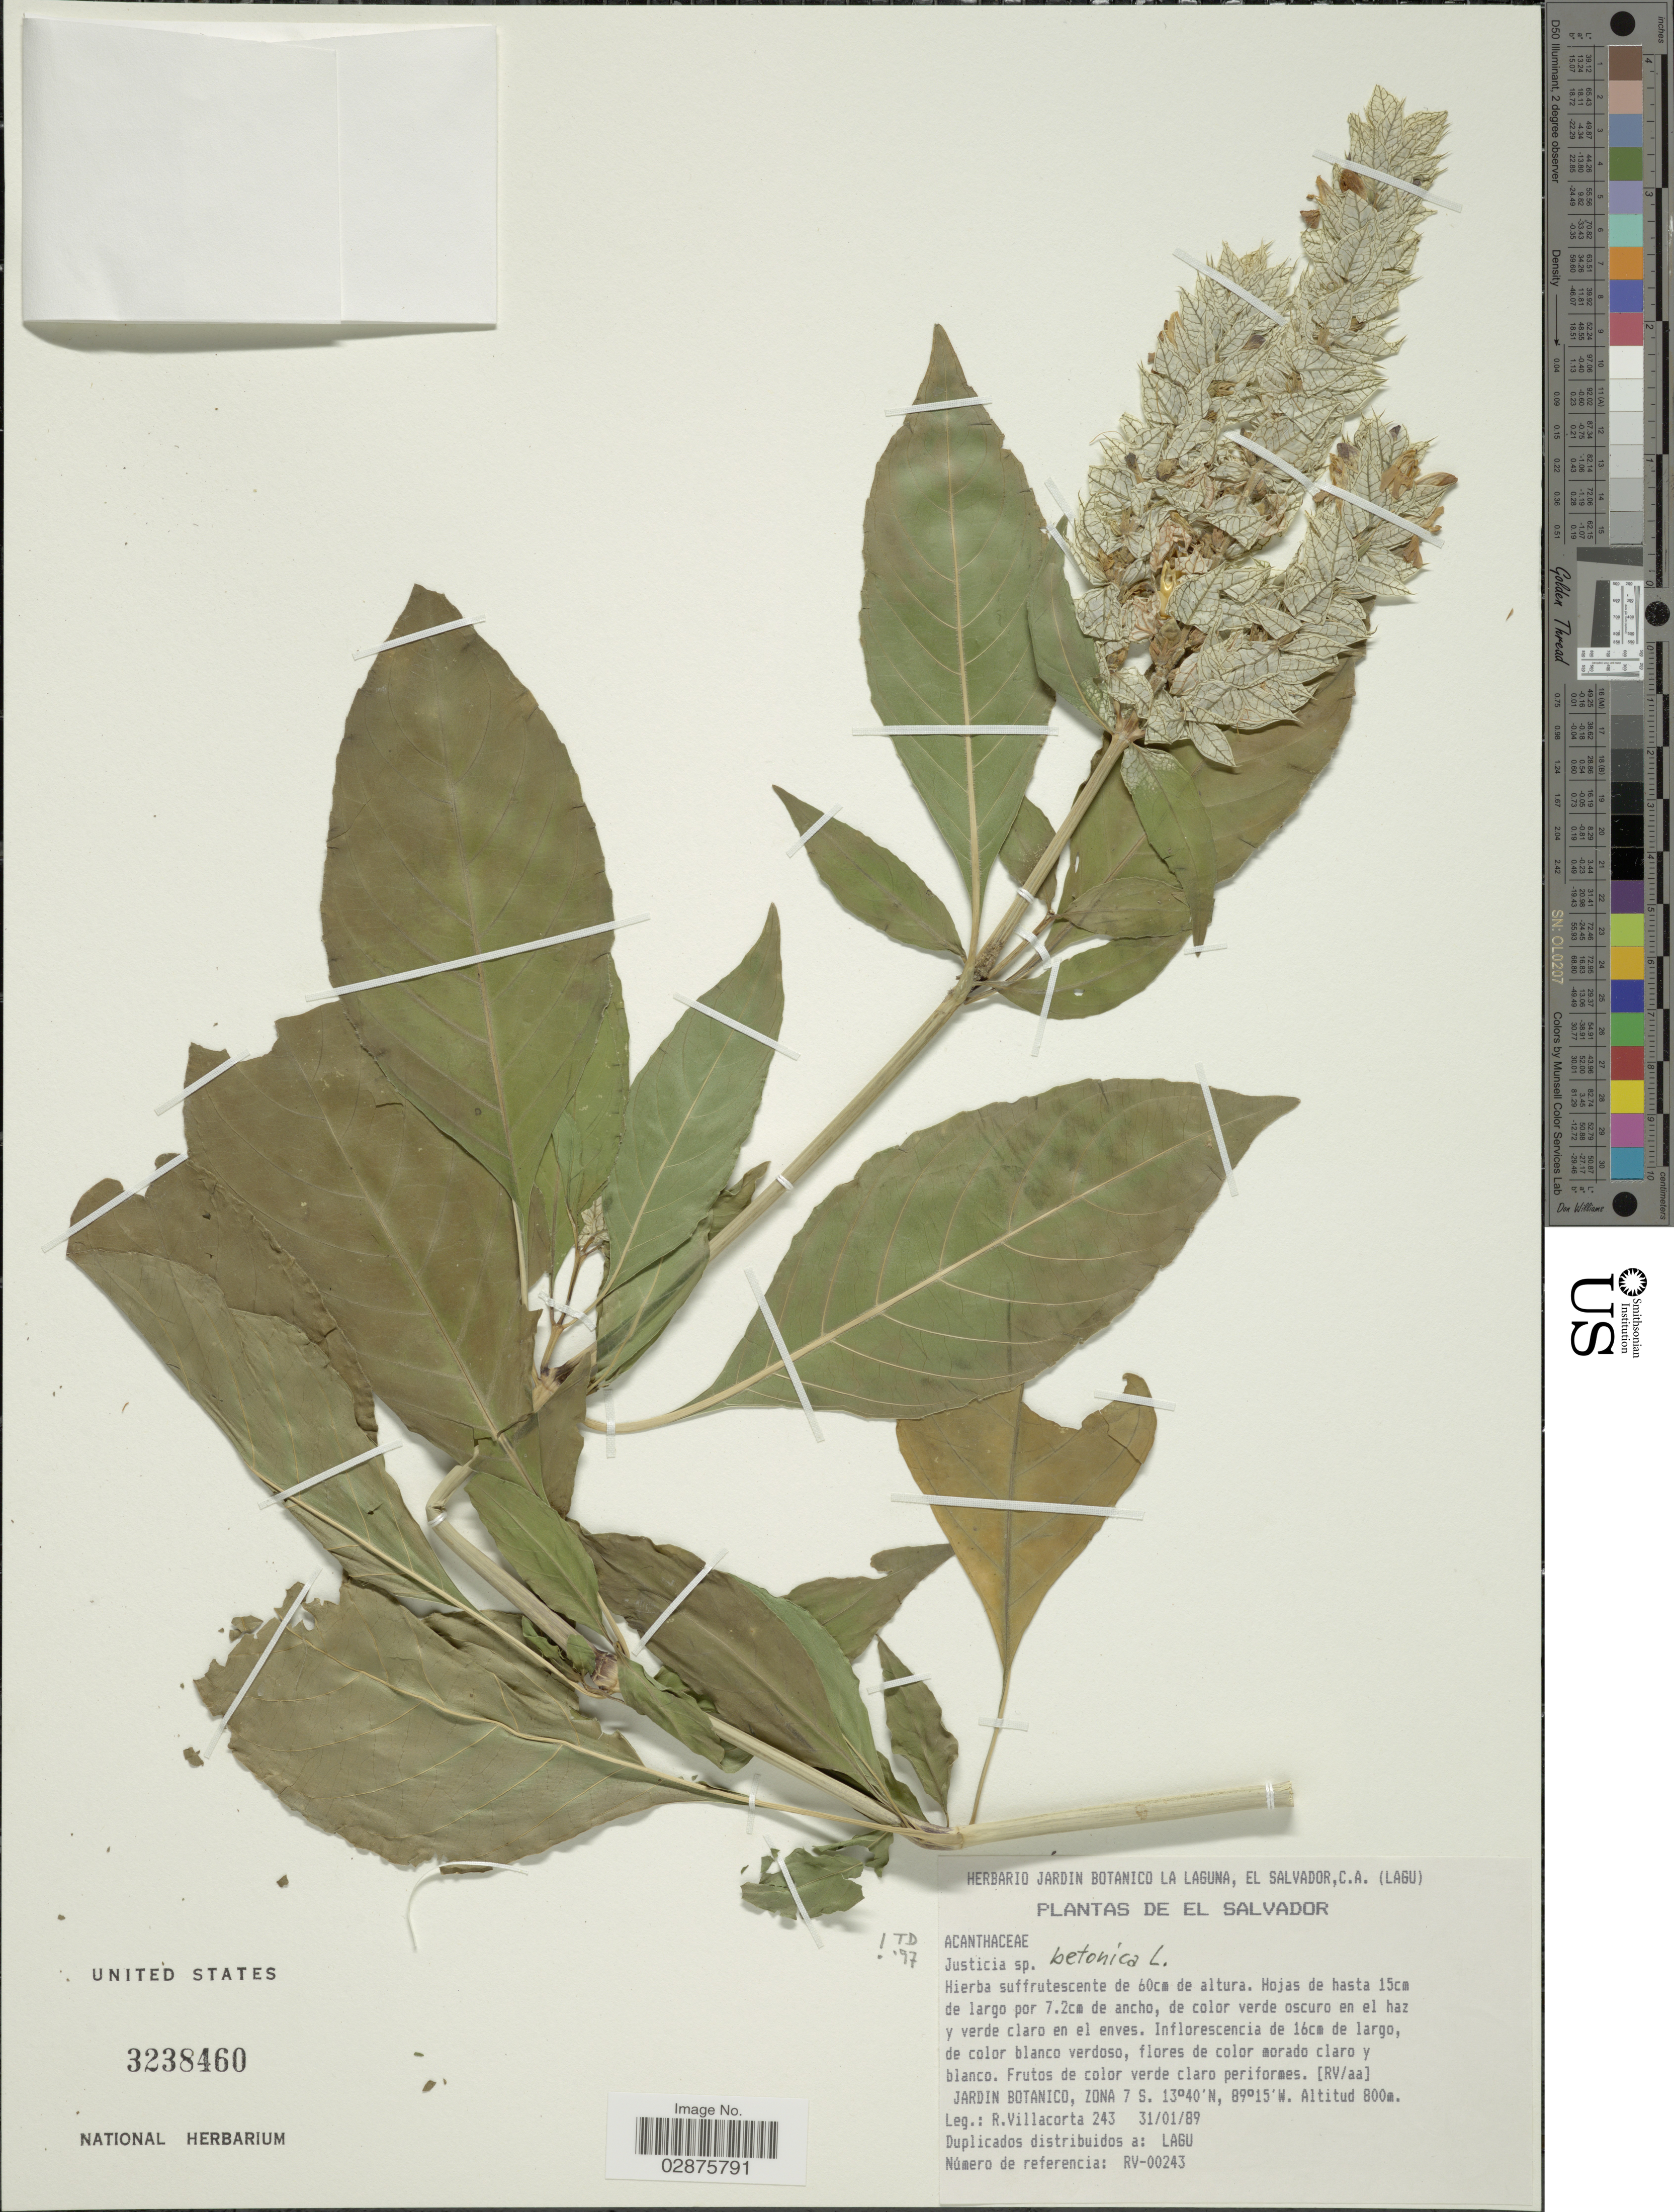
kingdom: Plantae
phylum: Tracheophyta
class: Magnoliopsida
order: Lamiales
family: Acanthaceae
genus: Justicia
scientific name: Justicia betonica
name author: L.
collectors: R. Villacorta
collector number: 243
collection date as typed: Transcribed d/m/y: 31/1/89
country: El Salvador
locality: Jardin Botanico, Zona 7 S.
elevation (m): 800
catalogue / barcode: US 3238460